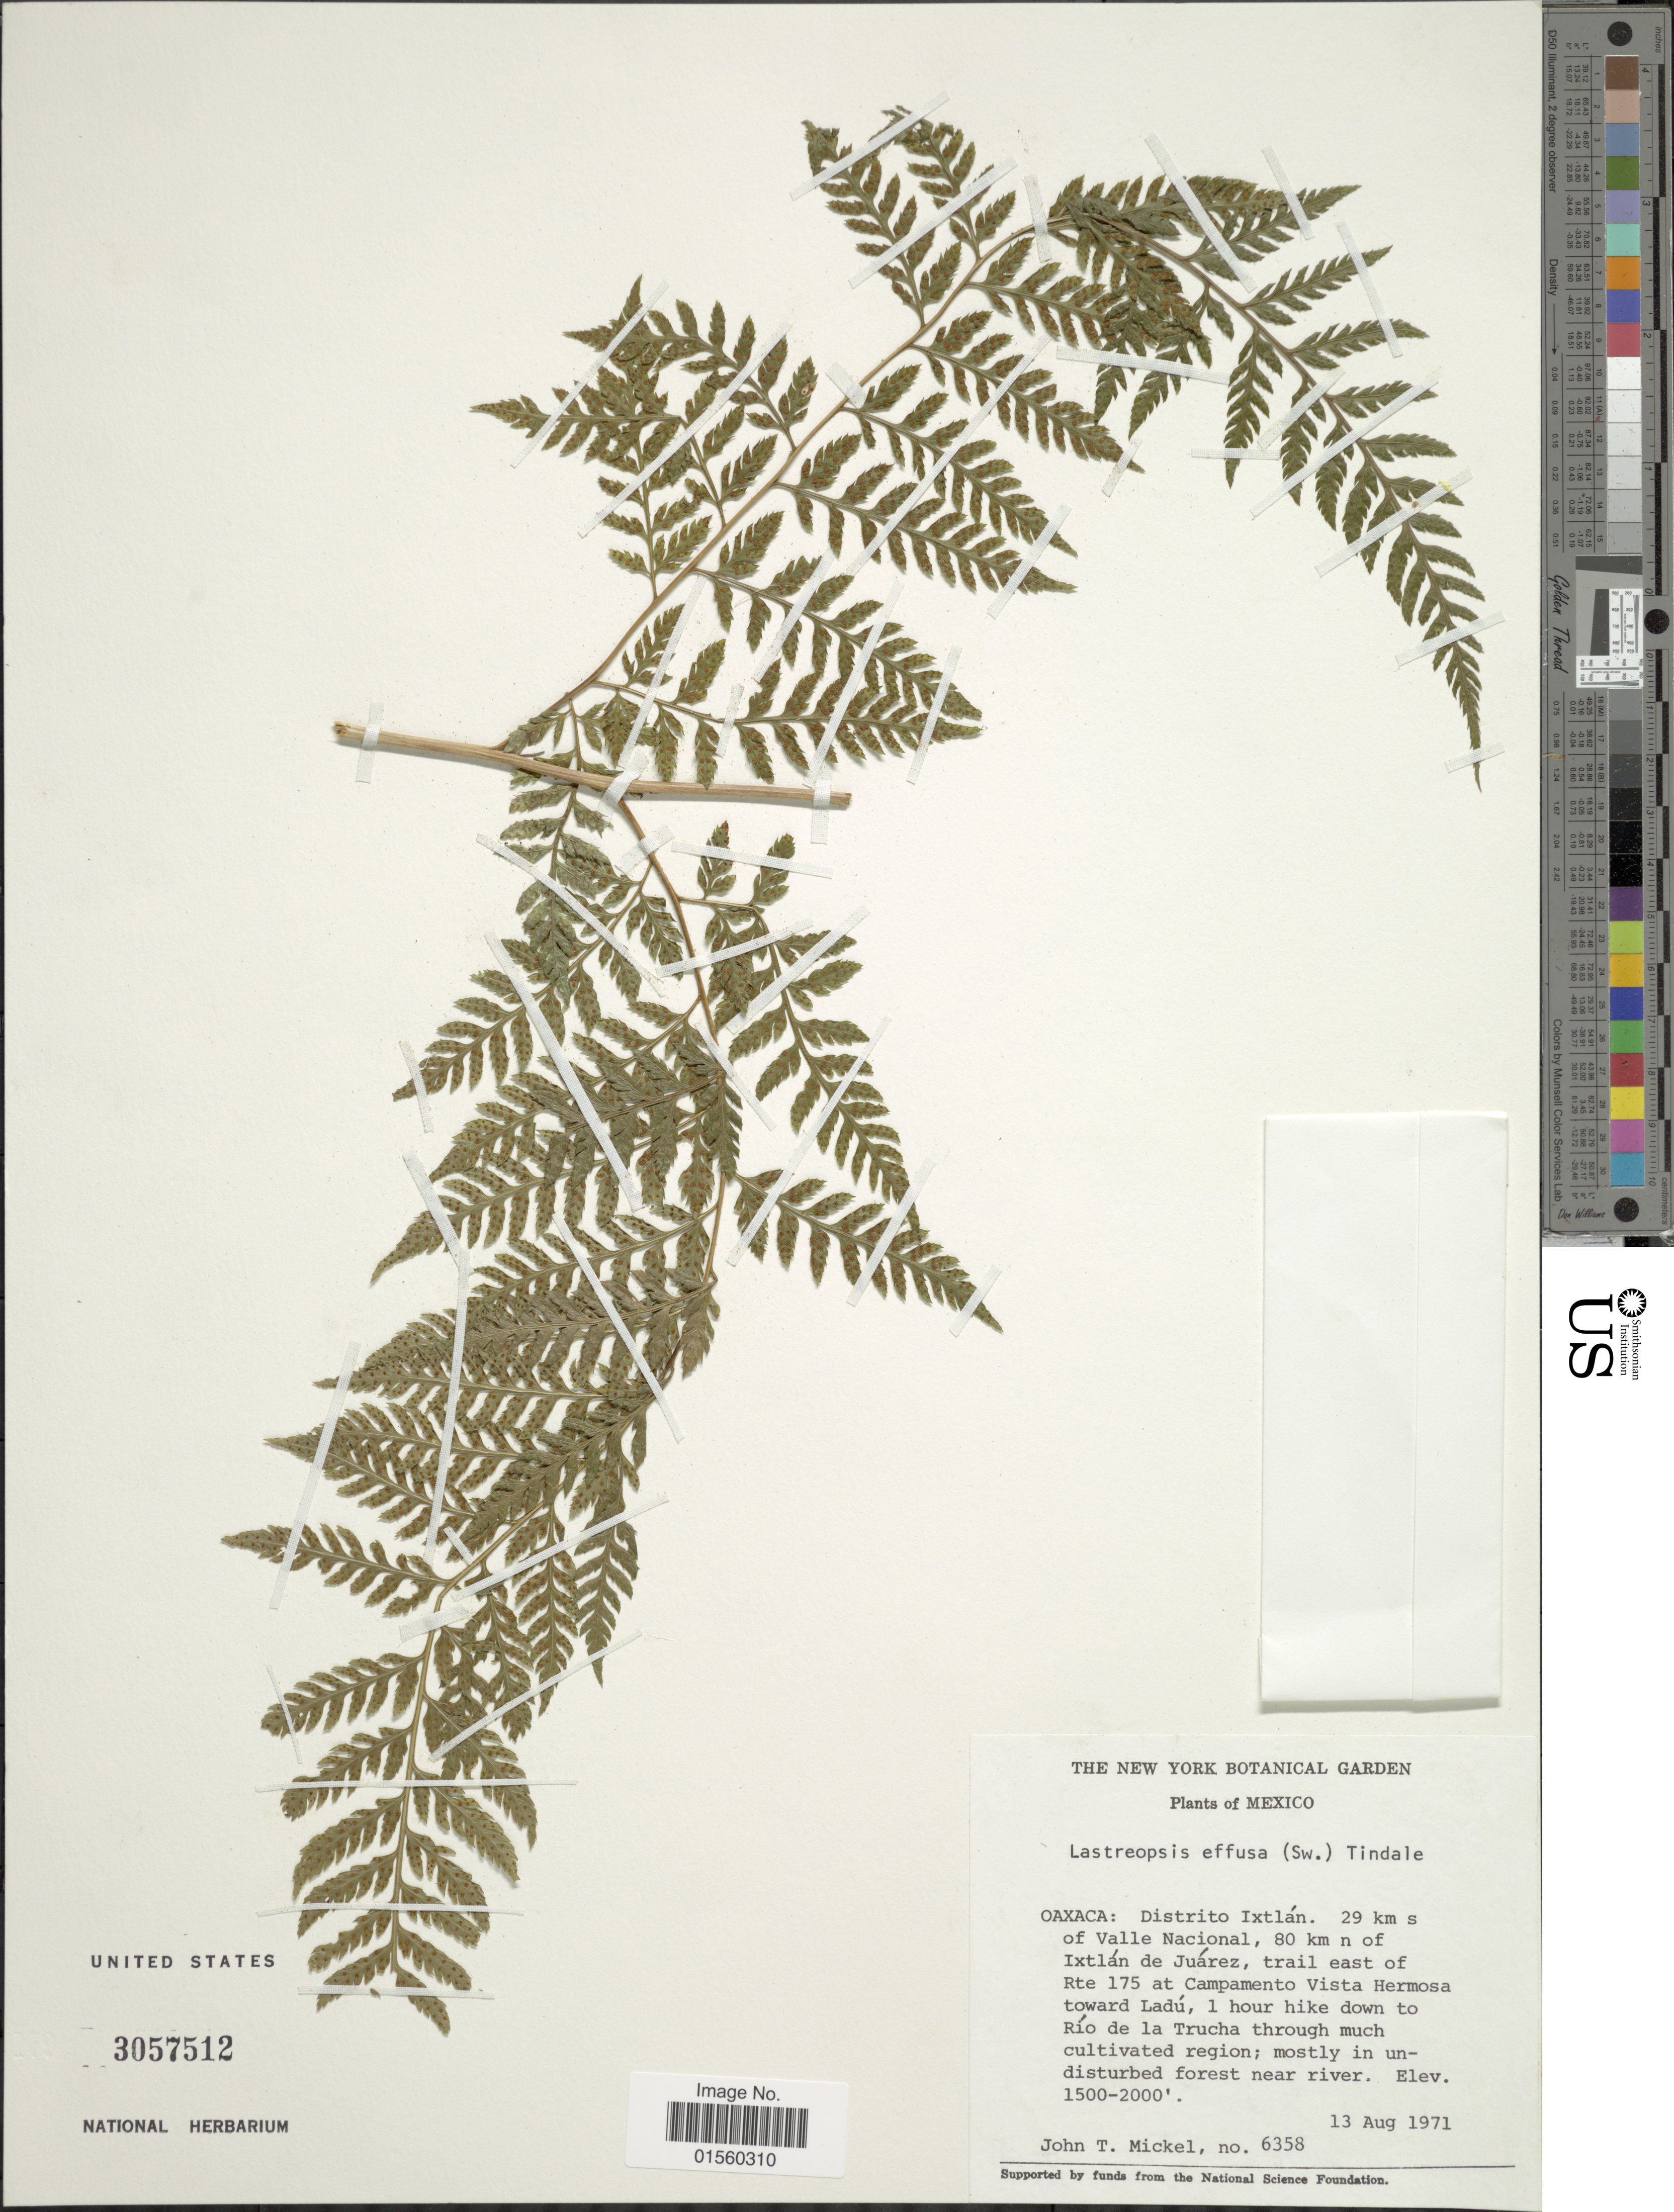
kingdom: Plantae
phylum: Tracheophyta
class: Polypodiopsida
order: Polypodiales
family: Dryopteridaceae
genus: Parapolystichum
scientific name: Parapolystichum effusum var. effusum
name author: (Sw.) Ching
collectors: J. T. Mickel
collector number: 6358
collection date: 1971-08-13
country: Mexico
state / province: Oaxaca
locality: Distrito Ixtlan. 29 km s of Valle Nacional, 80 km n of Ixtlan de Juarez, trail east of Rte 175 at Campamento Vista Hermosa toward Ladu, 1 hour hike down to Rio de La Trucha through much cultivated region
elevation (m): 457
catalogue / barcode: US 3057512